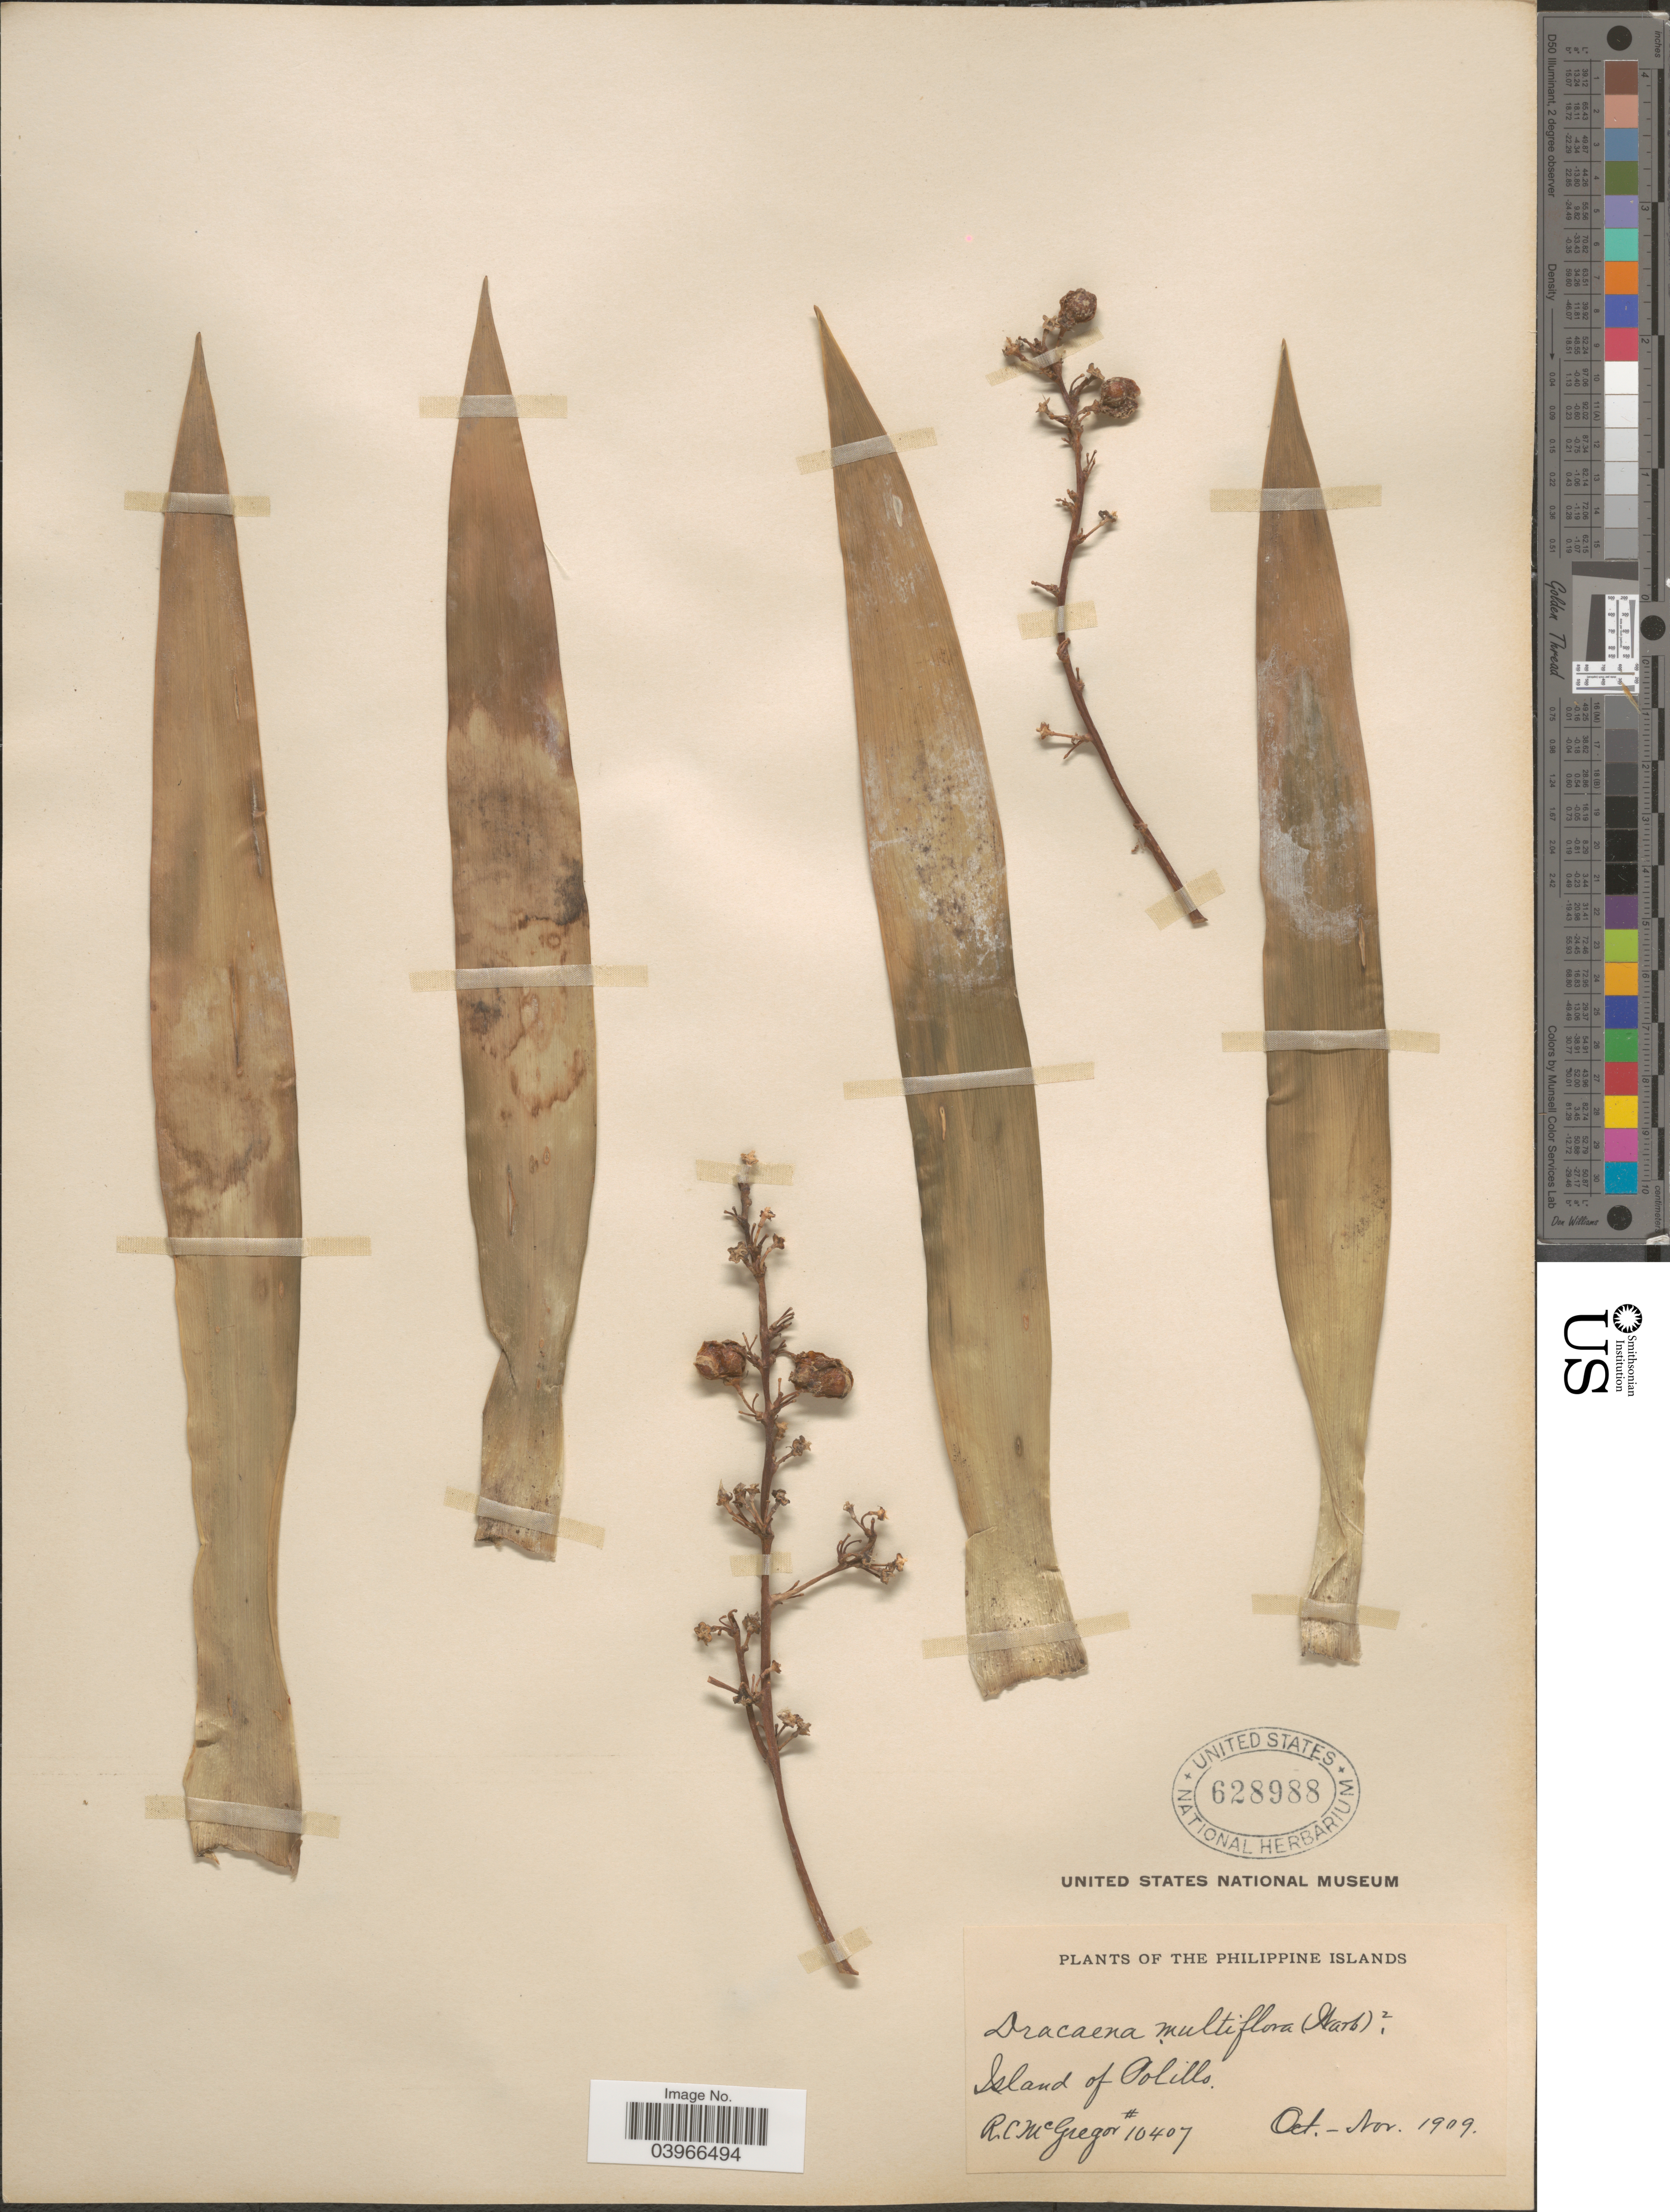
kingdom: Plantae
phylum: Tracheophyta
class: Liliopsida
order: Asparagales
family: Asparagaceae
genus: Dracaena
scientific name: Dracaena multiflora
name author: Warb. ex Sarasin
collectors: R. C. McGregor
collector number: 10407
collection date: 1909-10/1909-11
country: Philippines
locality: Island of Polillo.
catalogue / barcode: US 628988